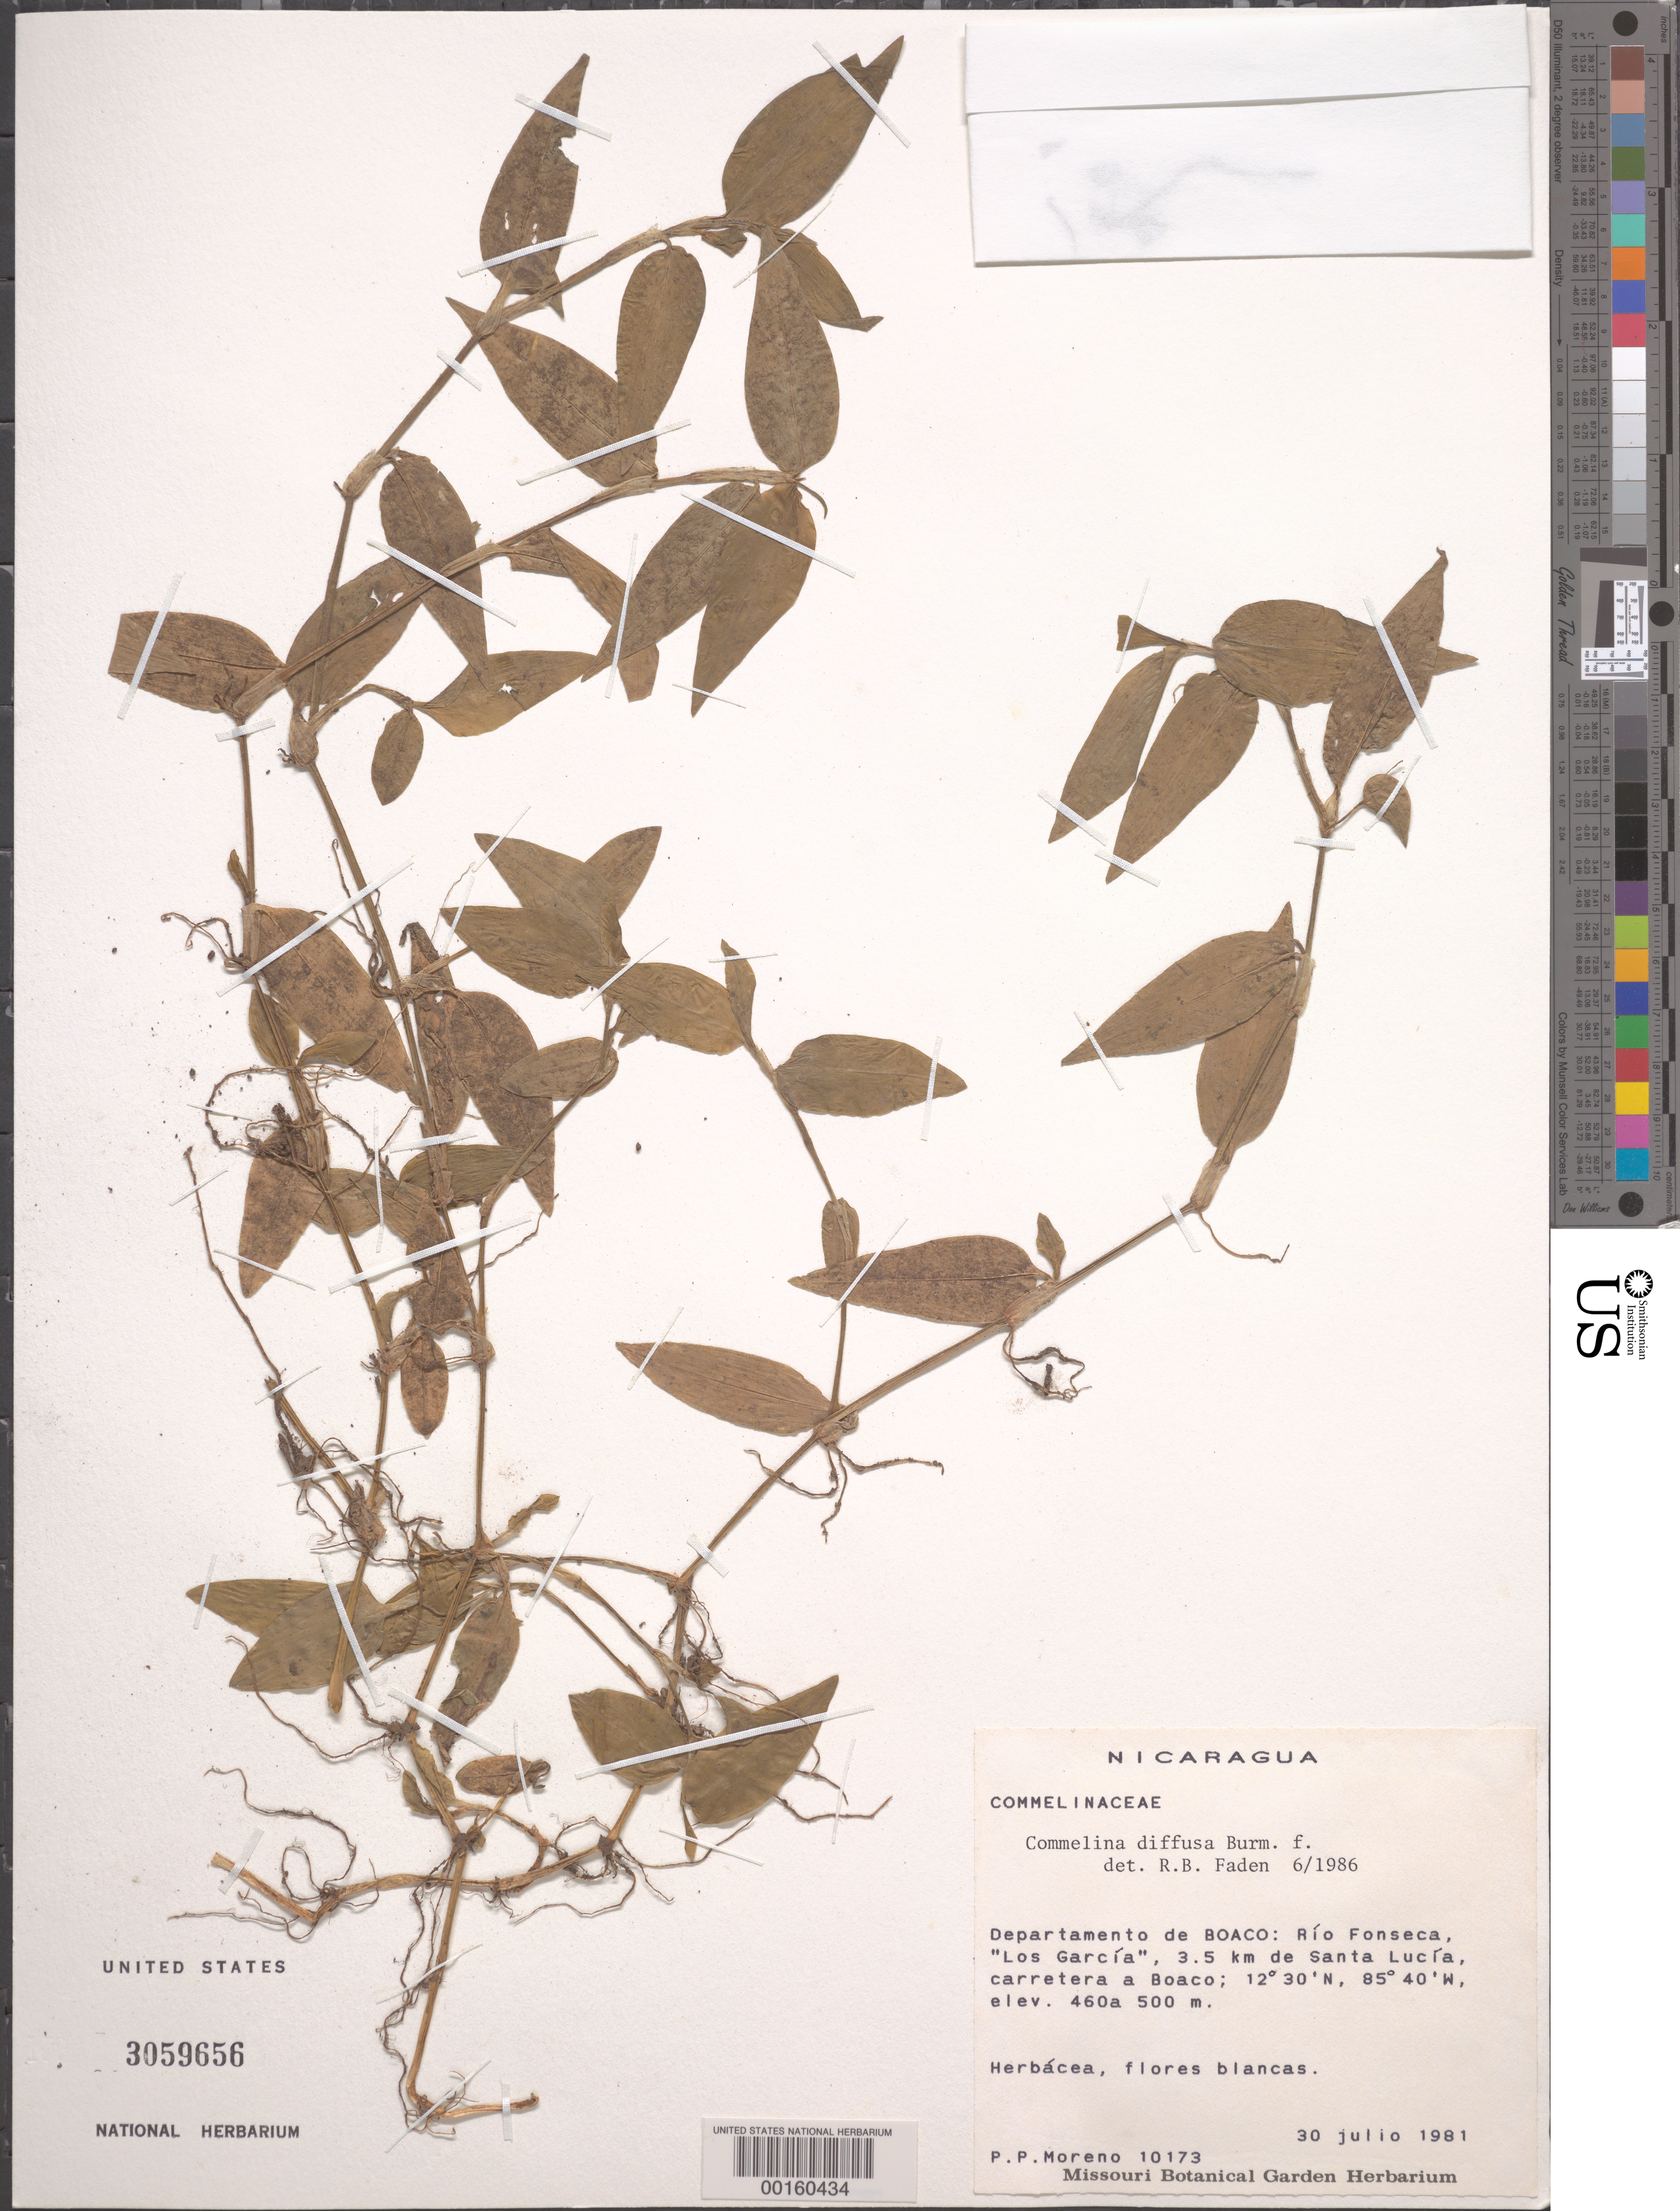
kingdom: Plantae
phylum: Tracheophyta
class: Liliopsida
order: Commelinales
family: Commelinaceae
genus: Commelina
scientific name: Commelina diffusa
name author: Burm. f.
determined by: Faden, Robert B., (US), Smithsonian Institution - National Museum of Natural History (UNITED STATES)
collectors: P. Moreno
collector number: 10173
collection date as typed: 30 Jul 1981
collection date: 1981-07-30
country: Nicaragua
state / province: Boaco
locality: Rio fonseca, near santa lucia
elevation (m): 460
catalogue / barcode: US 3059656